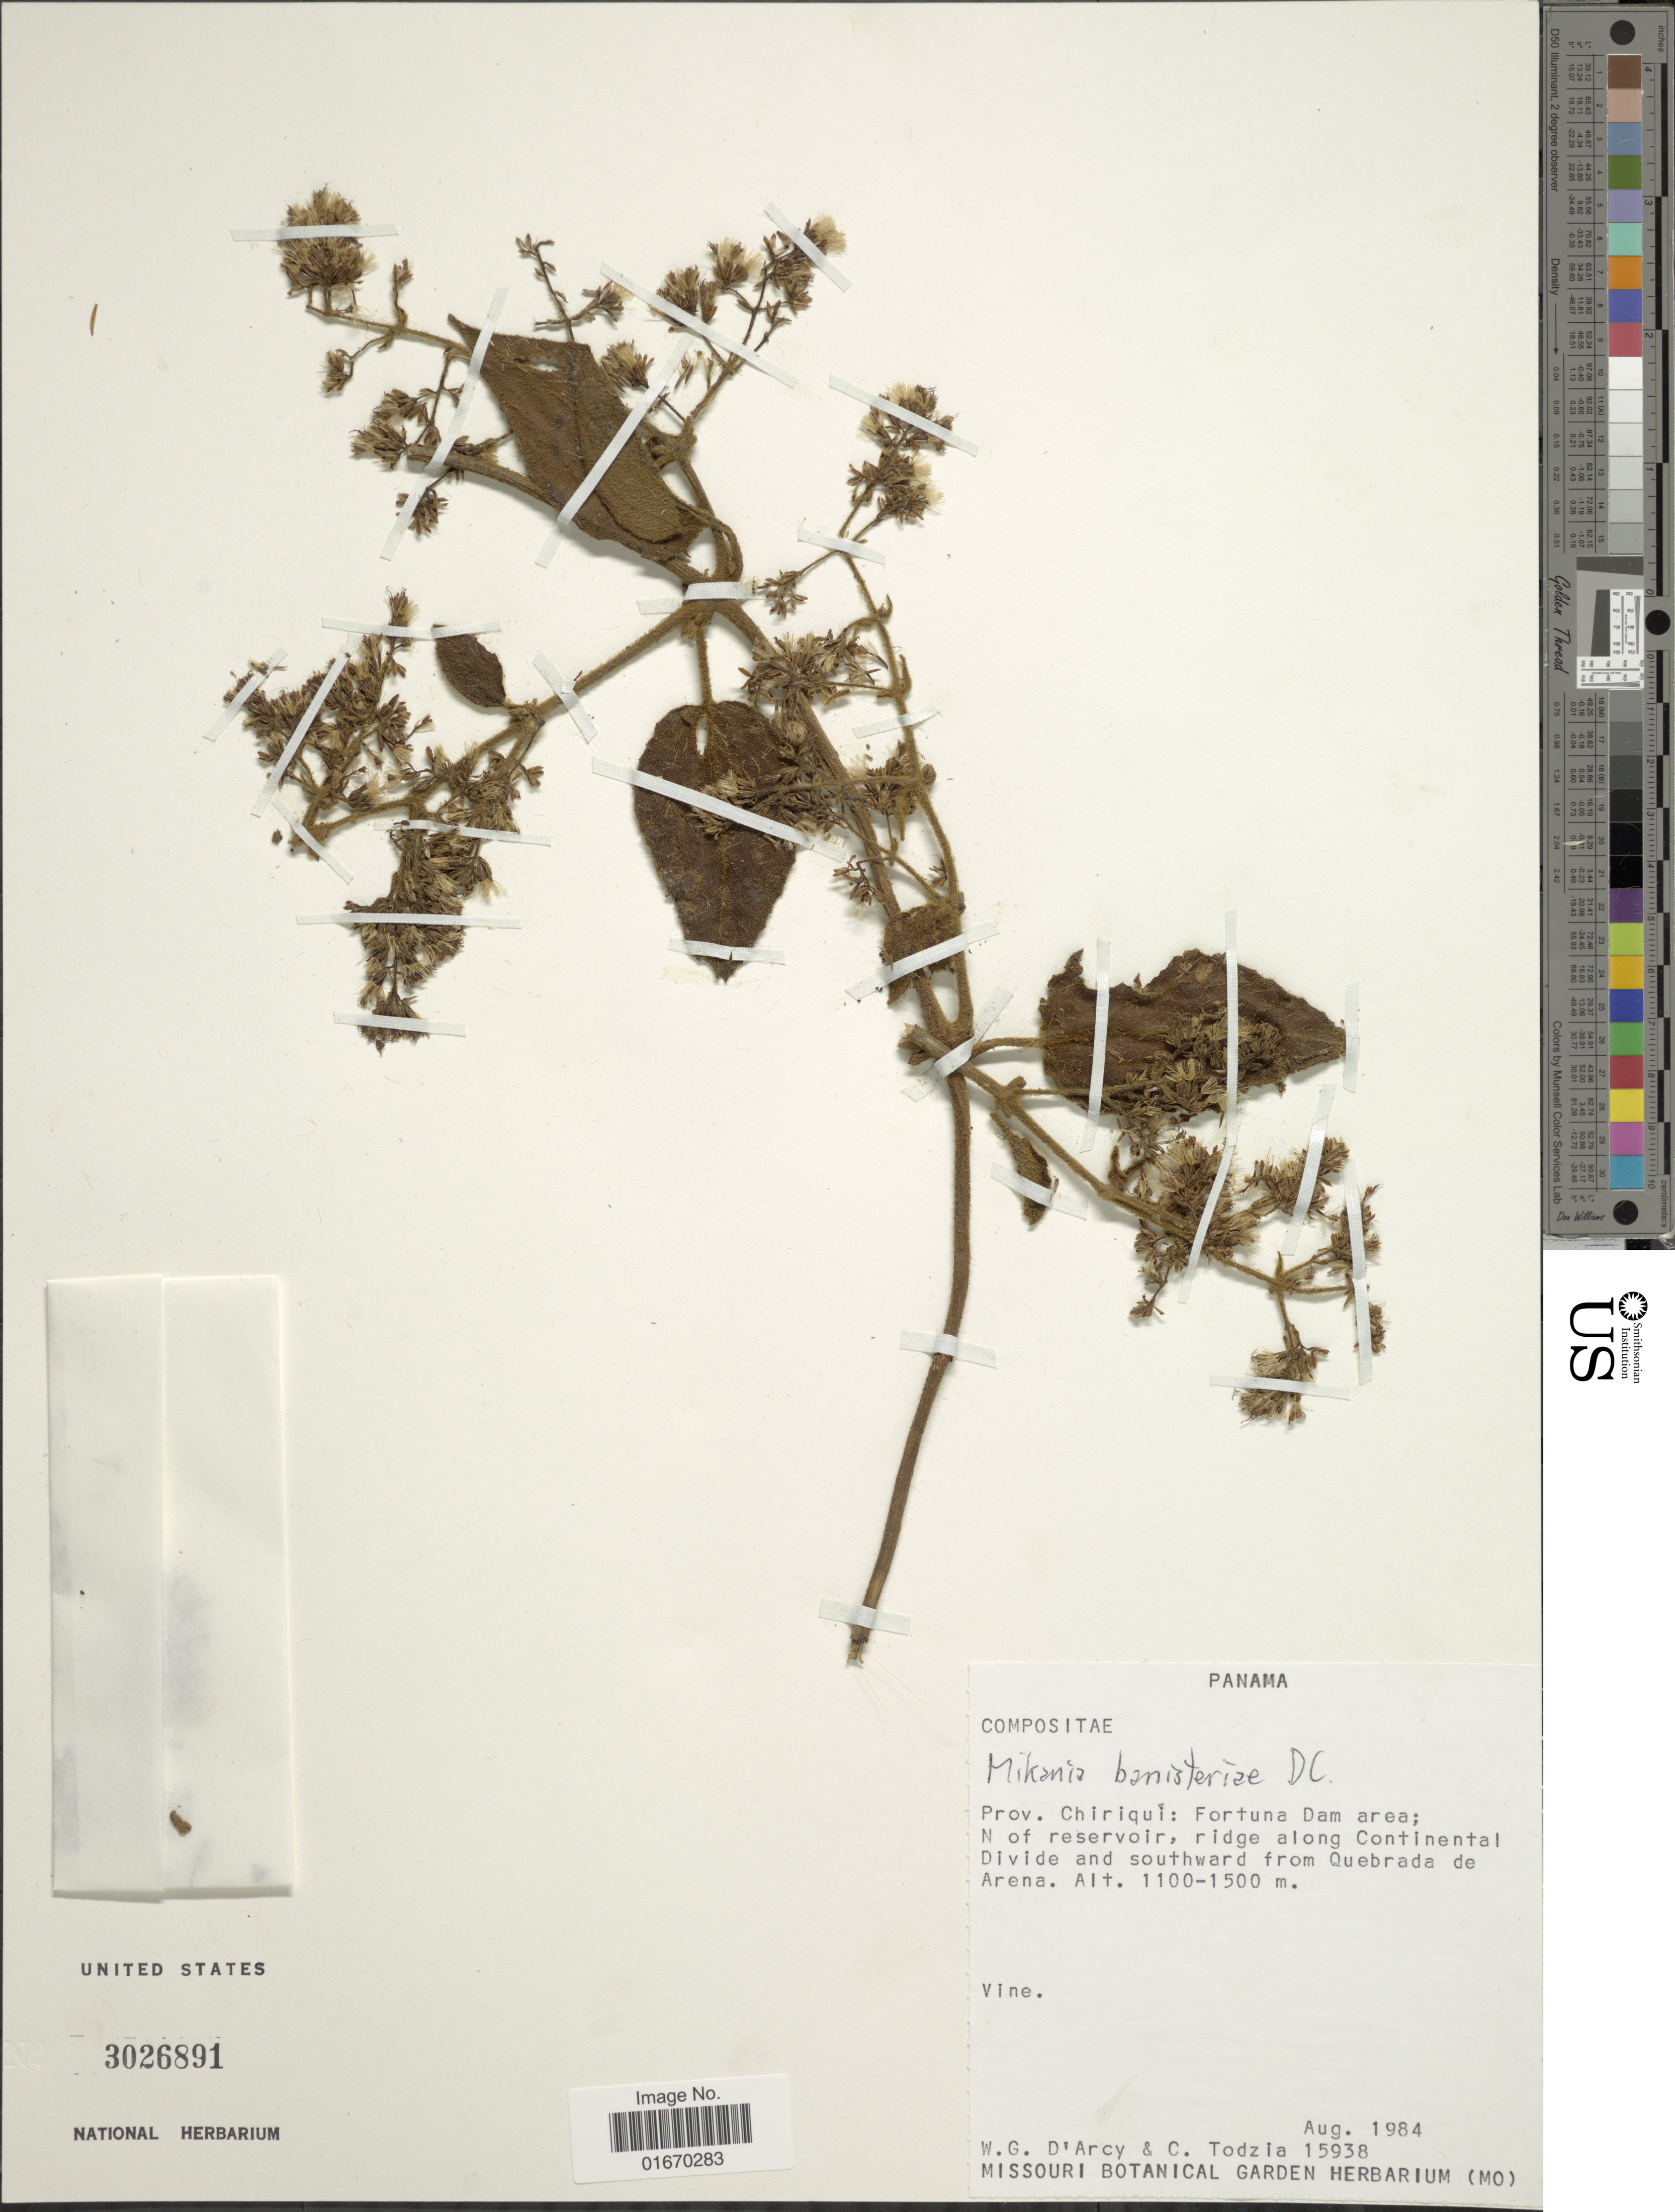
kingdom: Plantae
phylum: Tracheophyta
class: Magnoliopsida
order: Asterales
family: Asteraceae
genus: Mikania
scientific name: Mikania banisteriae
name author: DC.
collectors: W. G. D'Arcy & C. A. Todzia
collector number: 15938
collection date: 1984-08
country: Panama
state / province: Chiriqui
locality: Fortuna Dam area, N of reservoir, ridge along Continental Divide and southward from Quebrada de Arena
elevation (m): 1100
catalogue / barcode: US 3026891